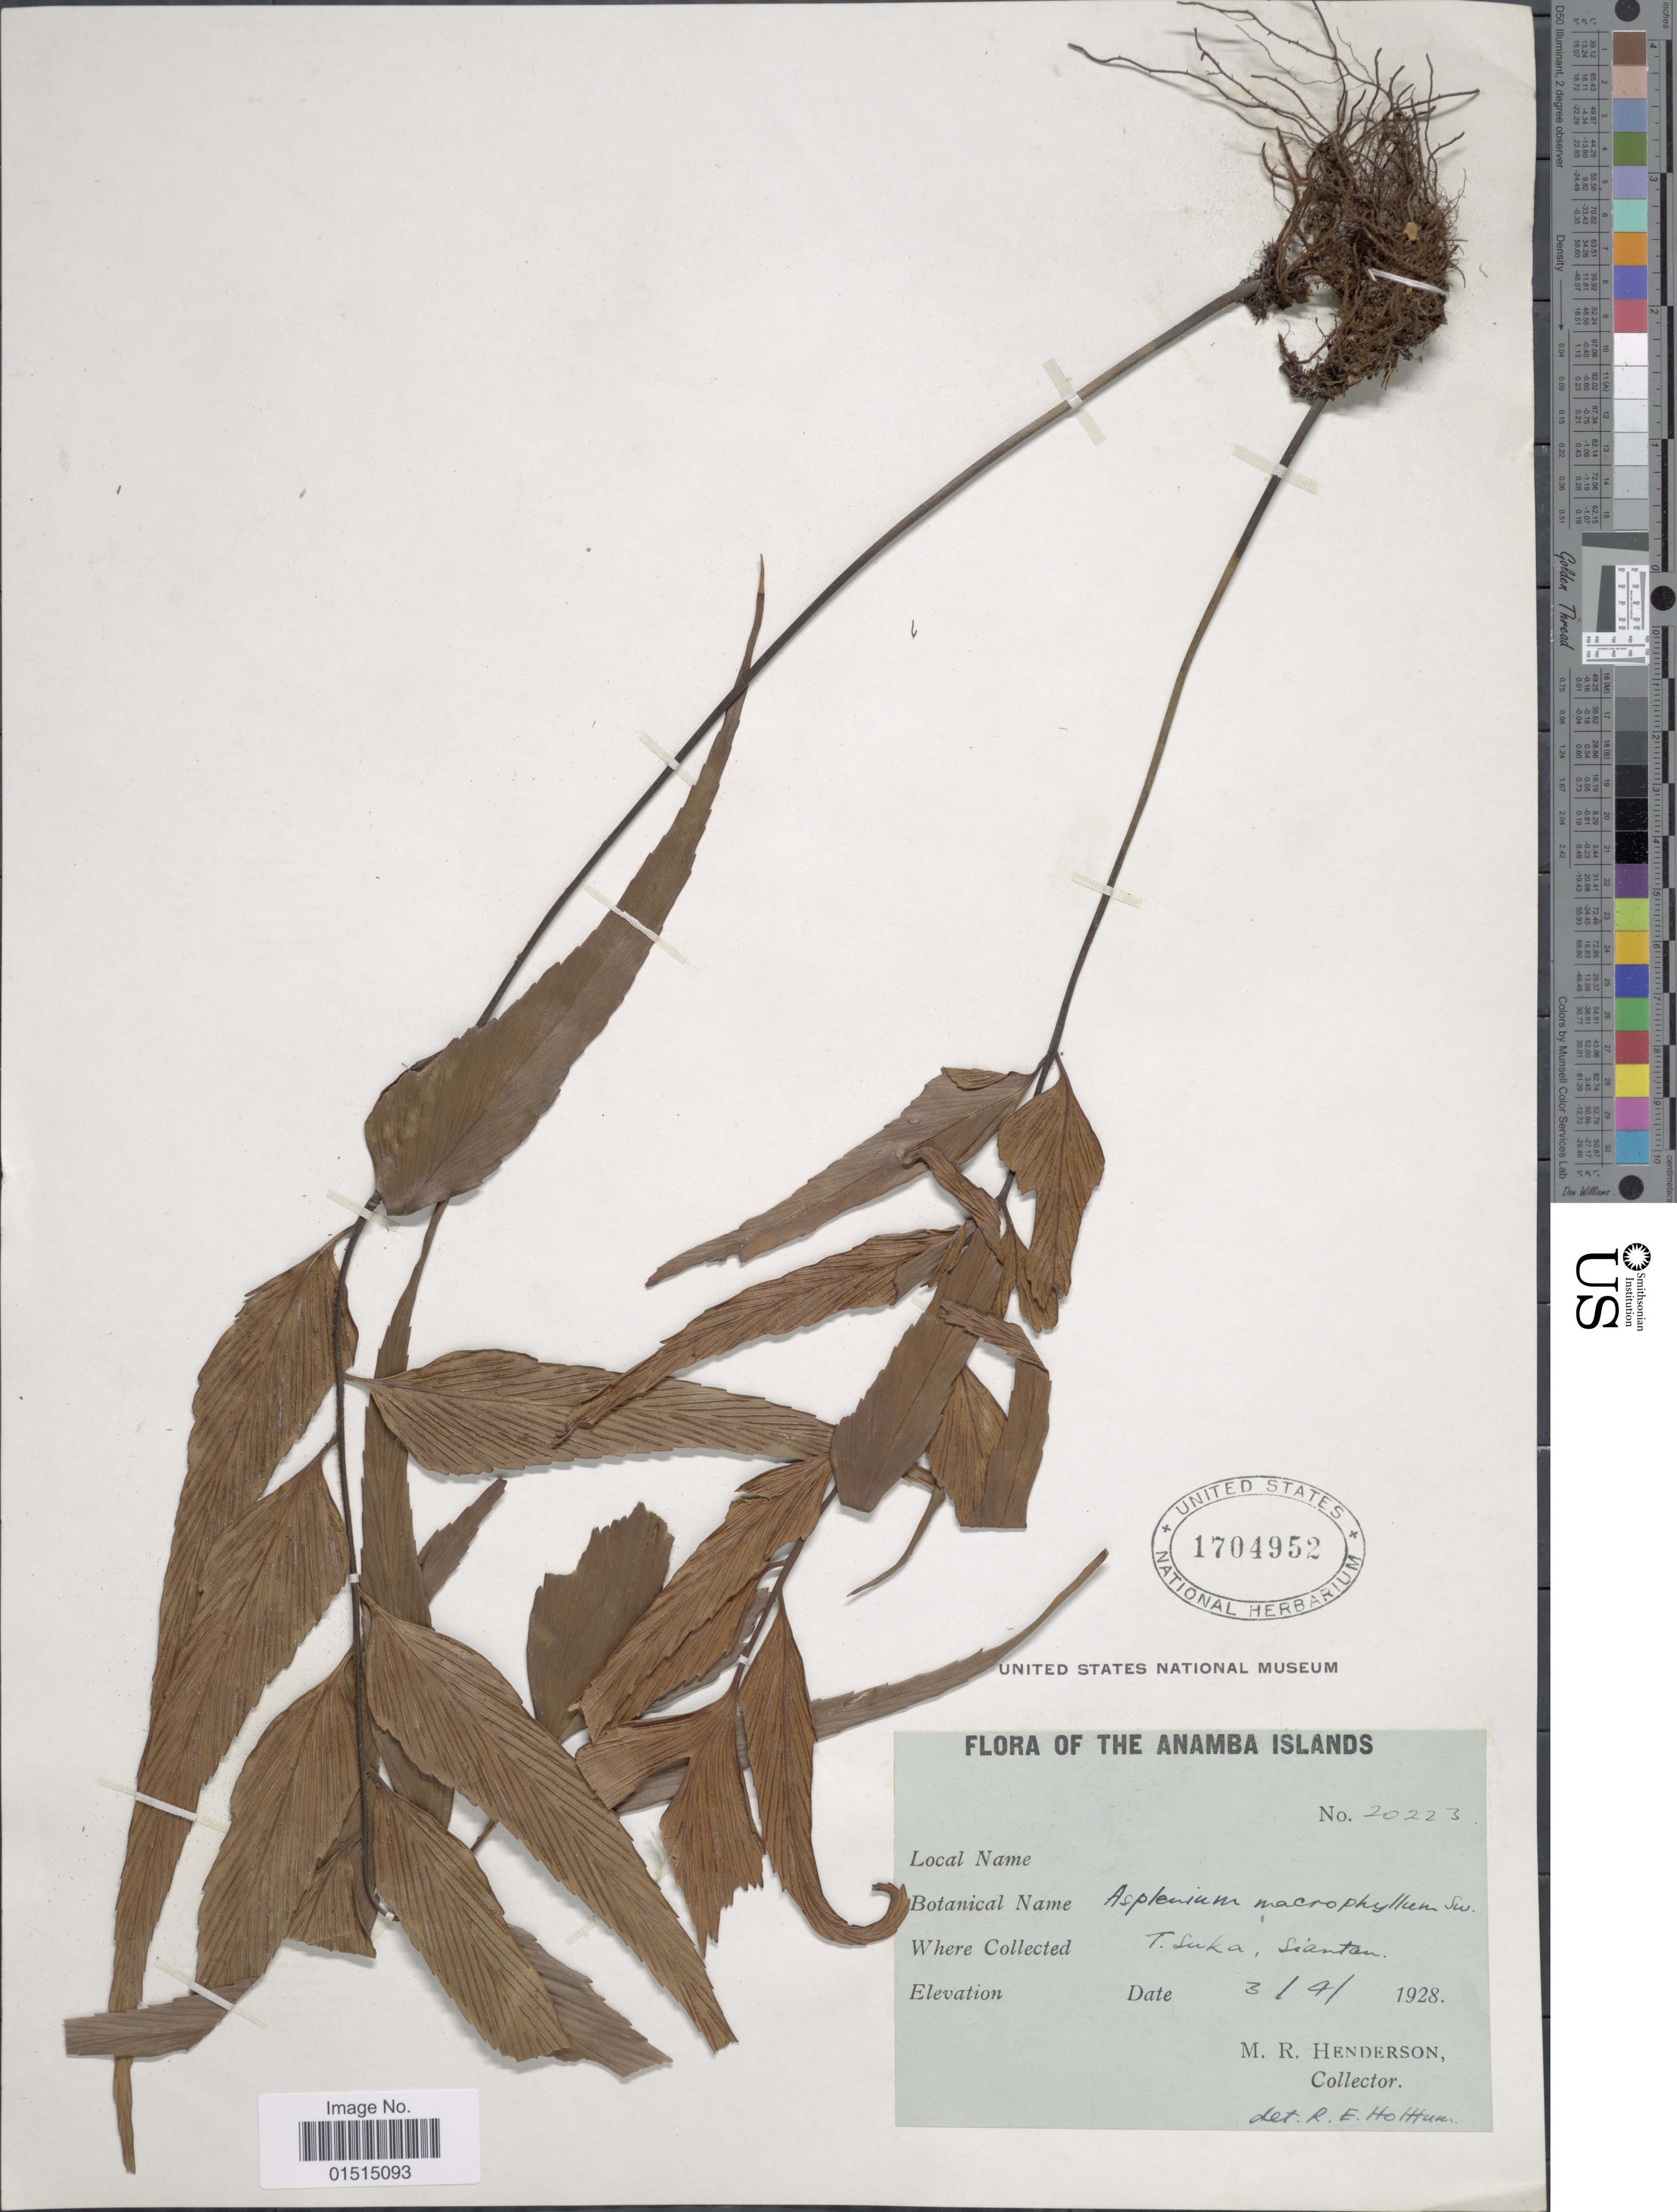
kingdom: Plantae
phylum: Tracheophyta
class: Polypodiopsida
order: Polypodiales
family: Aspleniaceae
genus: Asplenium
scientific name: Asplenium macrophyllum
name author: Sw.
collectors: M. Henderson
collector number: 20223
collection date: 1928-04-03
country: Indonesia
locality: Anamba Island, T. Suka, Siantan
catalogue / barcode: US 1704952